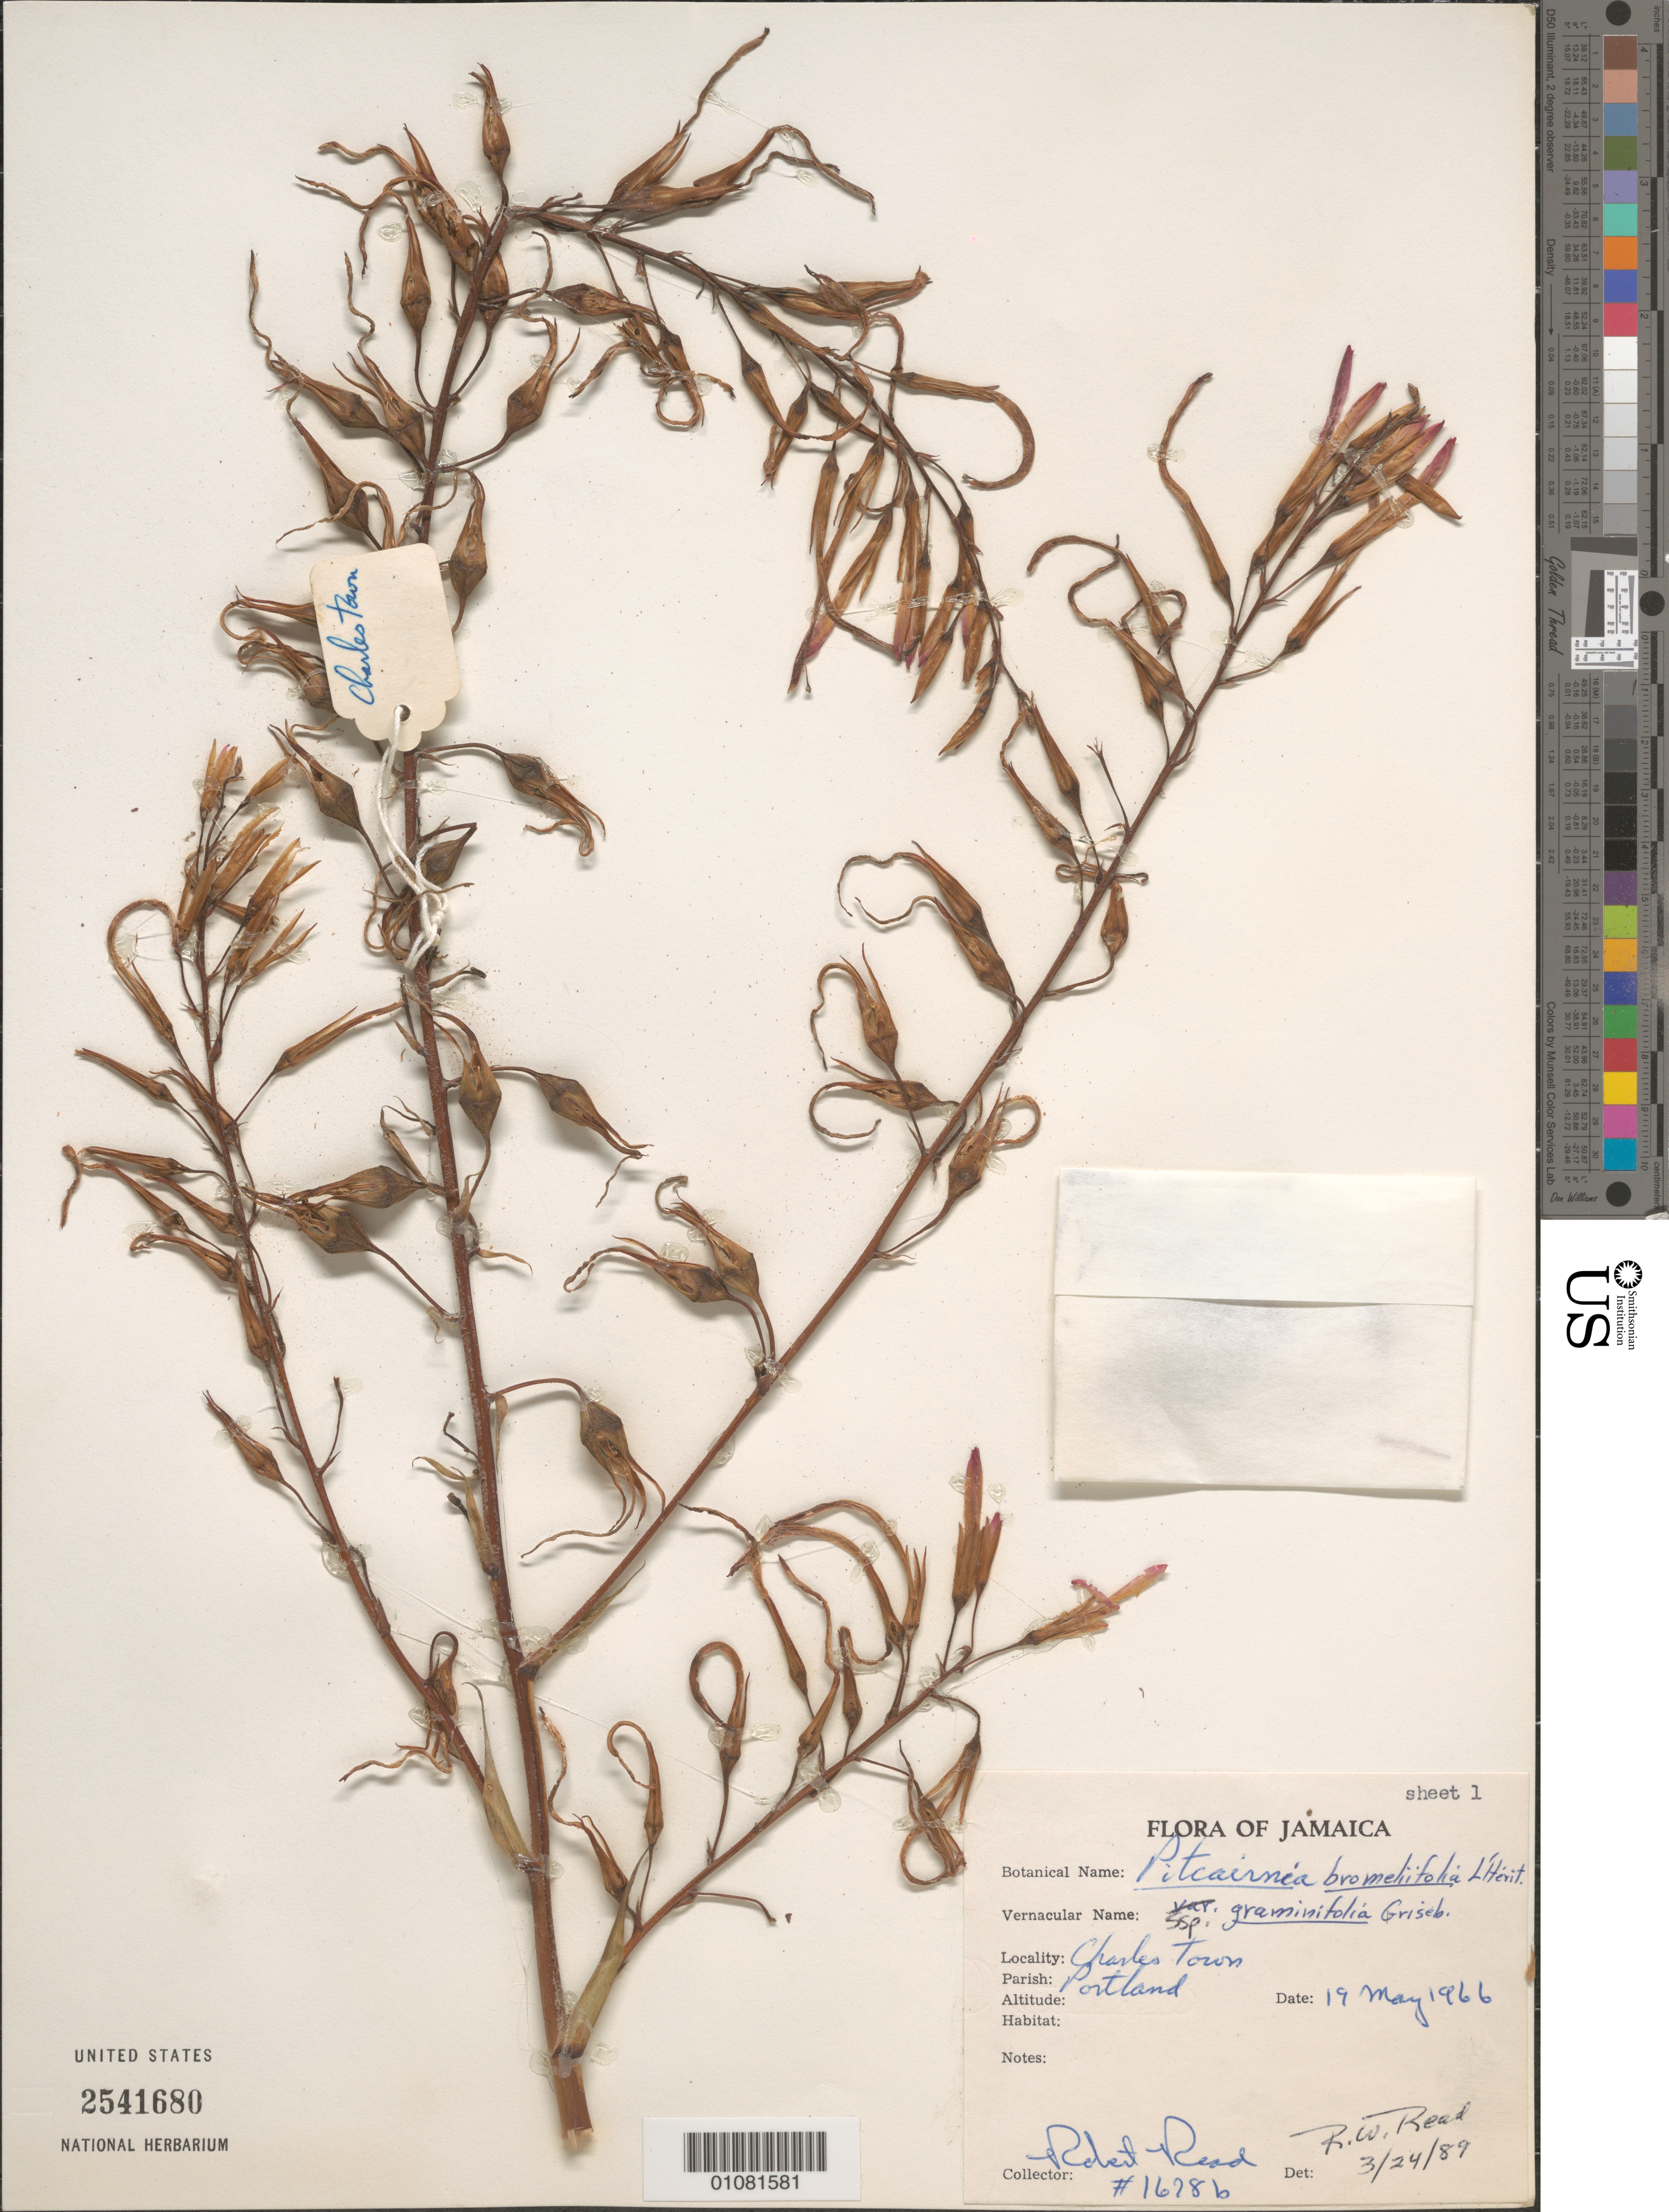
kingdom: Plantae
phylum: Tracheophyta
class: Liliopsida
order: Poales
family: Bromeliaceae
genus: Pitcairnia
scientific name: Pitcairnia bromeliifolia var. graminifolia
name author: Griseb.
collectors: R. W. Read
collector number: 1678b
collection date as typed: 19 May 1966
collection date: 1966-05-19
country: Jamaica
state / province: Portland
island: Jamaica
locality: Charles Town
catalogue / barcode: US 2541680